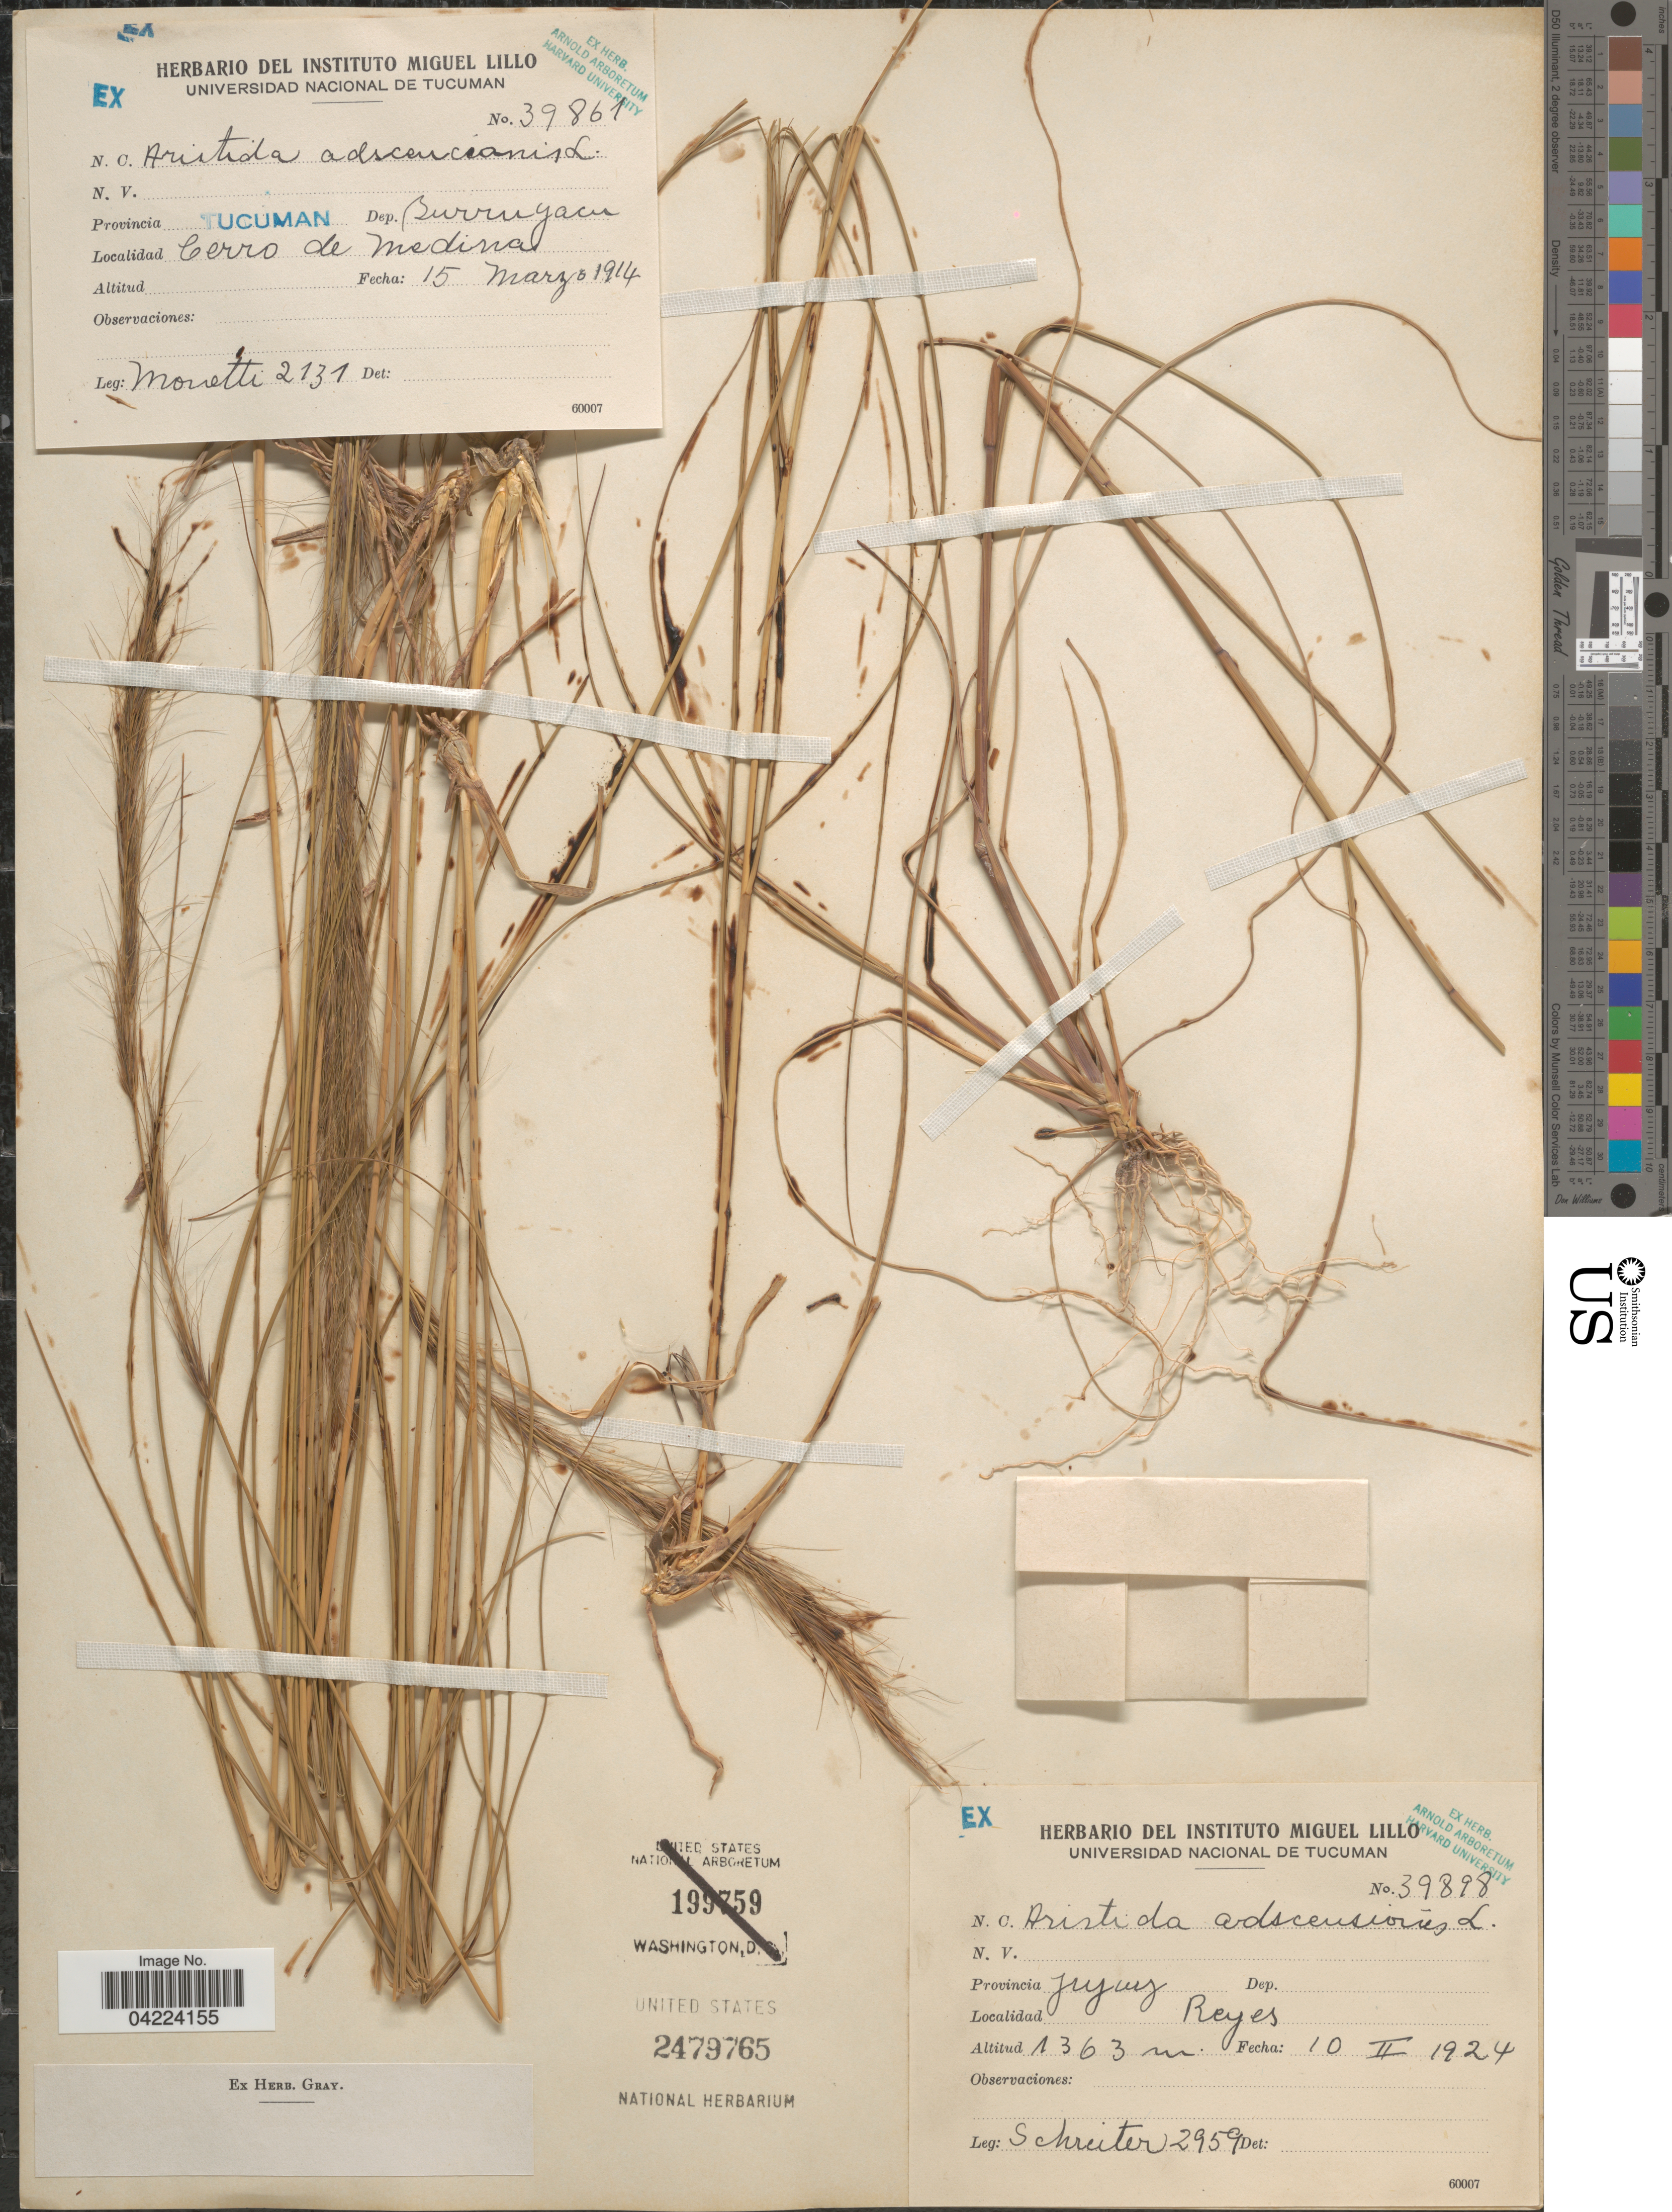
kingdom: Plantae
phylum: Tracheophyta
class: Liliopsida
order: Poales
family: Poaceae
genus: Aristida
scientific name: Aristida adscensionis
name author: L.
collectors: Monetti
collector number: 2131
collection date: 1914-03-15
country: Argentina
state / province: Tucuman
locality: Dep. Burruyacu. Cerro de Medina.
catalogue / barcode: US 2479765-2